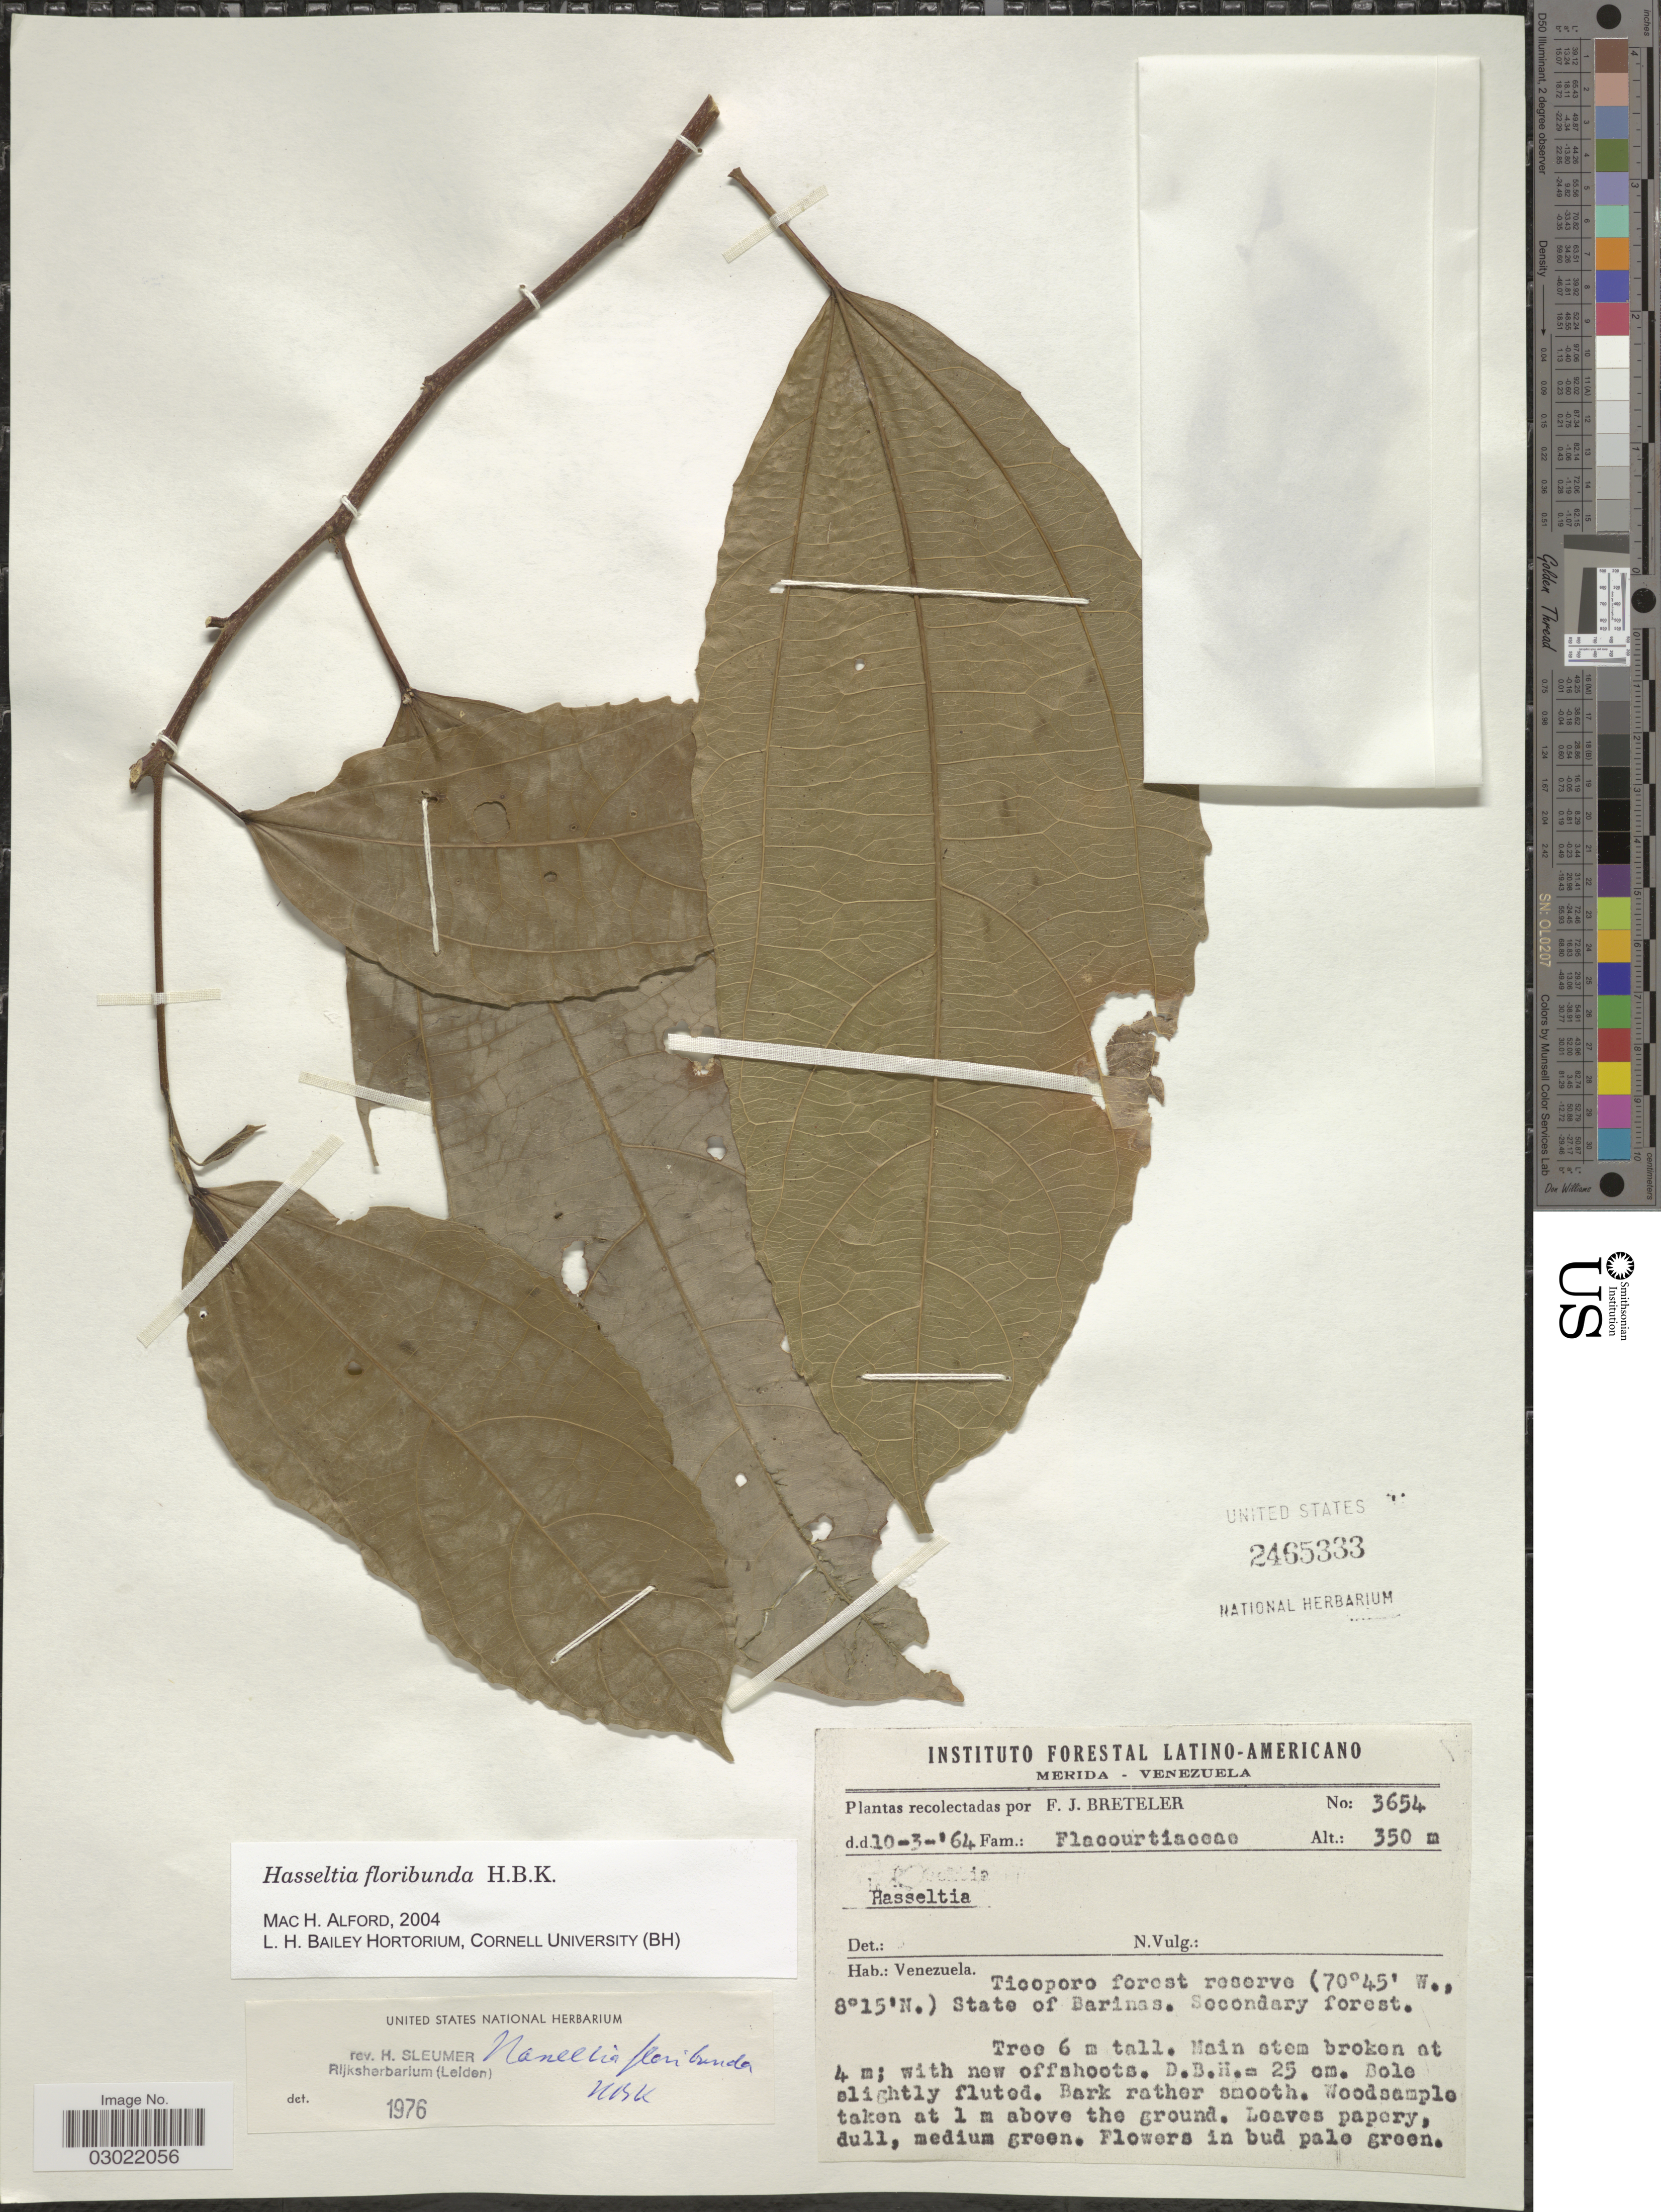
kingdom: Plantae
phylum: Tracheophyta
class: Magnoliopsida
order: Malpighiales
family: Salicaceae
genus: Hasseltia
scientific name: Hasseltia floribunda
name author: Kunth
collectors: F. J. Breteler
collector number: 3654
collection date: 1964-03-10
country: Venezuela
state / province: Barinas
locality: Ticoporo forest reserve. Secondary forest.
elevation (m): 350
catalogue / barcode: US 2465333